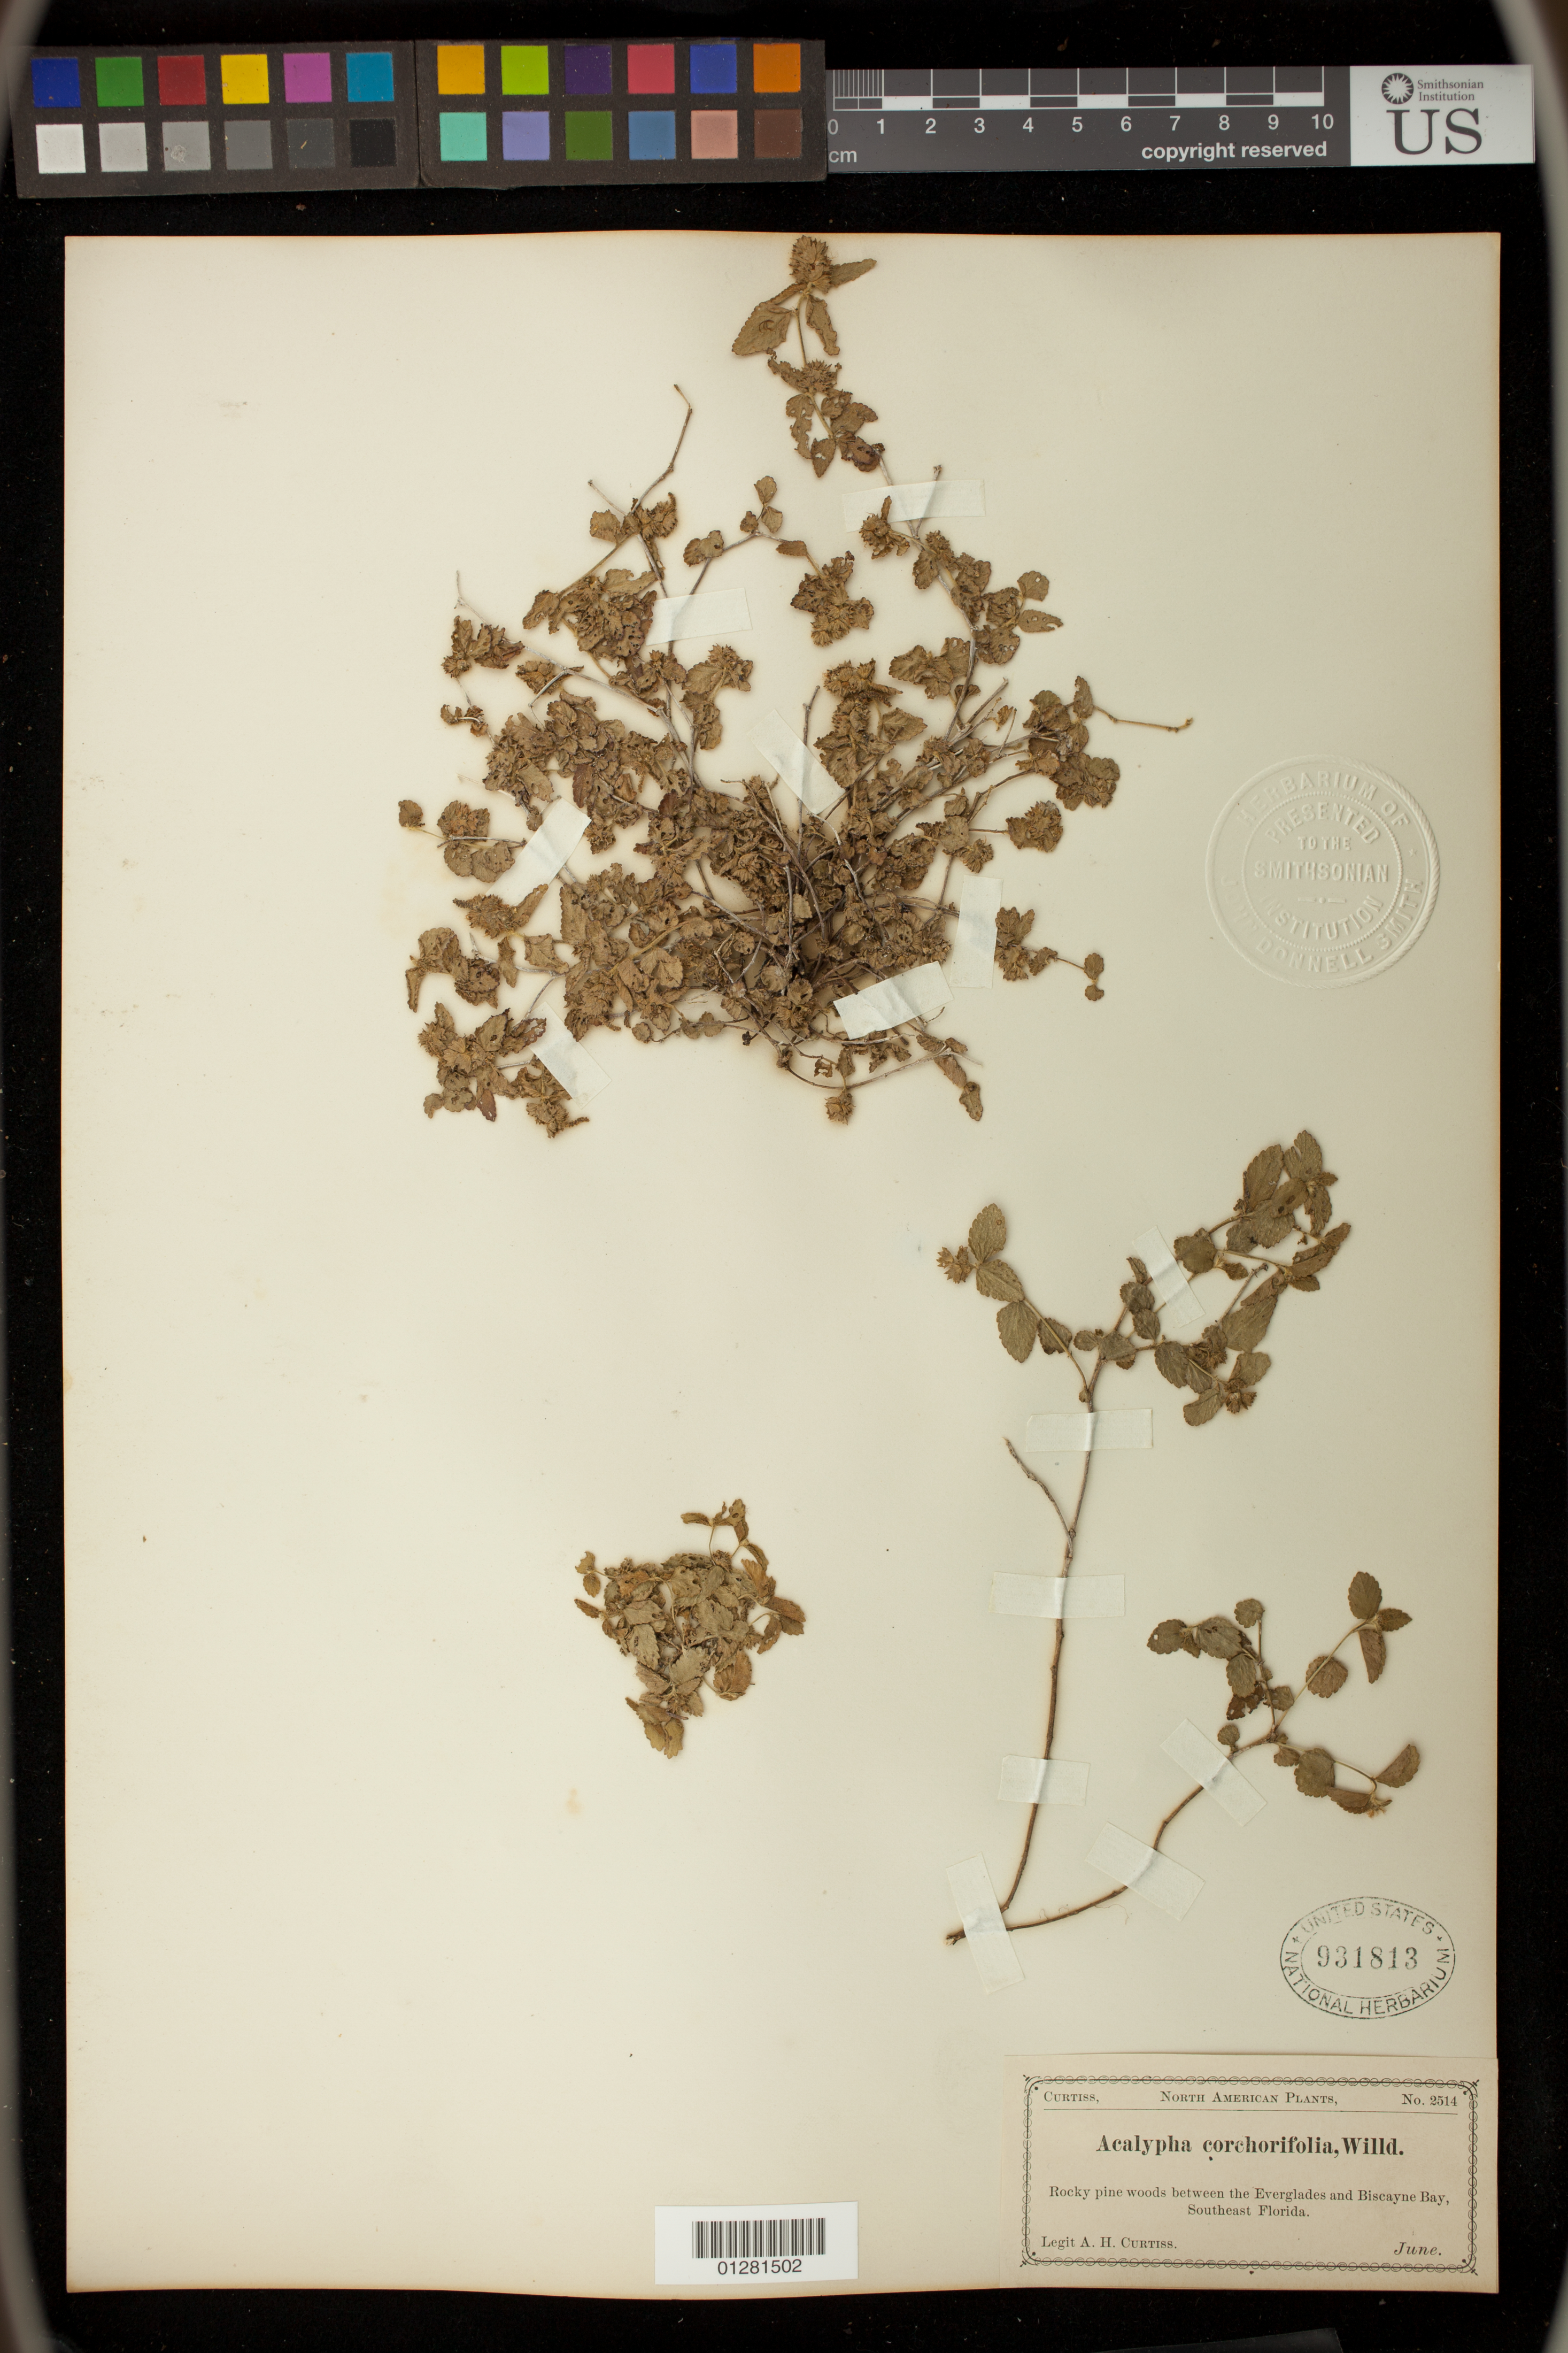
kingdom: Plantae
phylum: Tracheophyta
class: Magnoliopsida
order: Malpighiales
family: Euphorbiaceae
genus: Acalypha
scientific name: Acalypha corchorifolia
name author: Willd.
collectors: A. H. Curtiss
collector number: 2514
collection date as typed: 18-- 06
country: United States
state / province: Florida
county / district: Miami-Dade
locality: between the Everglades and Biscayne Bay, Southeast Florida.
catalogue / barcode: US 931813